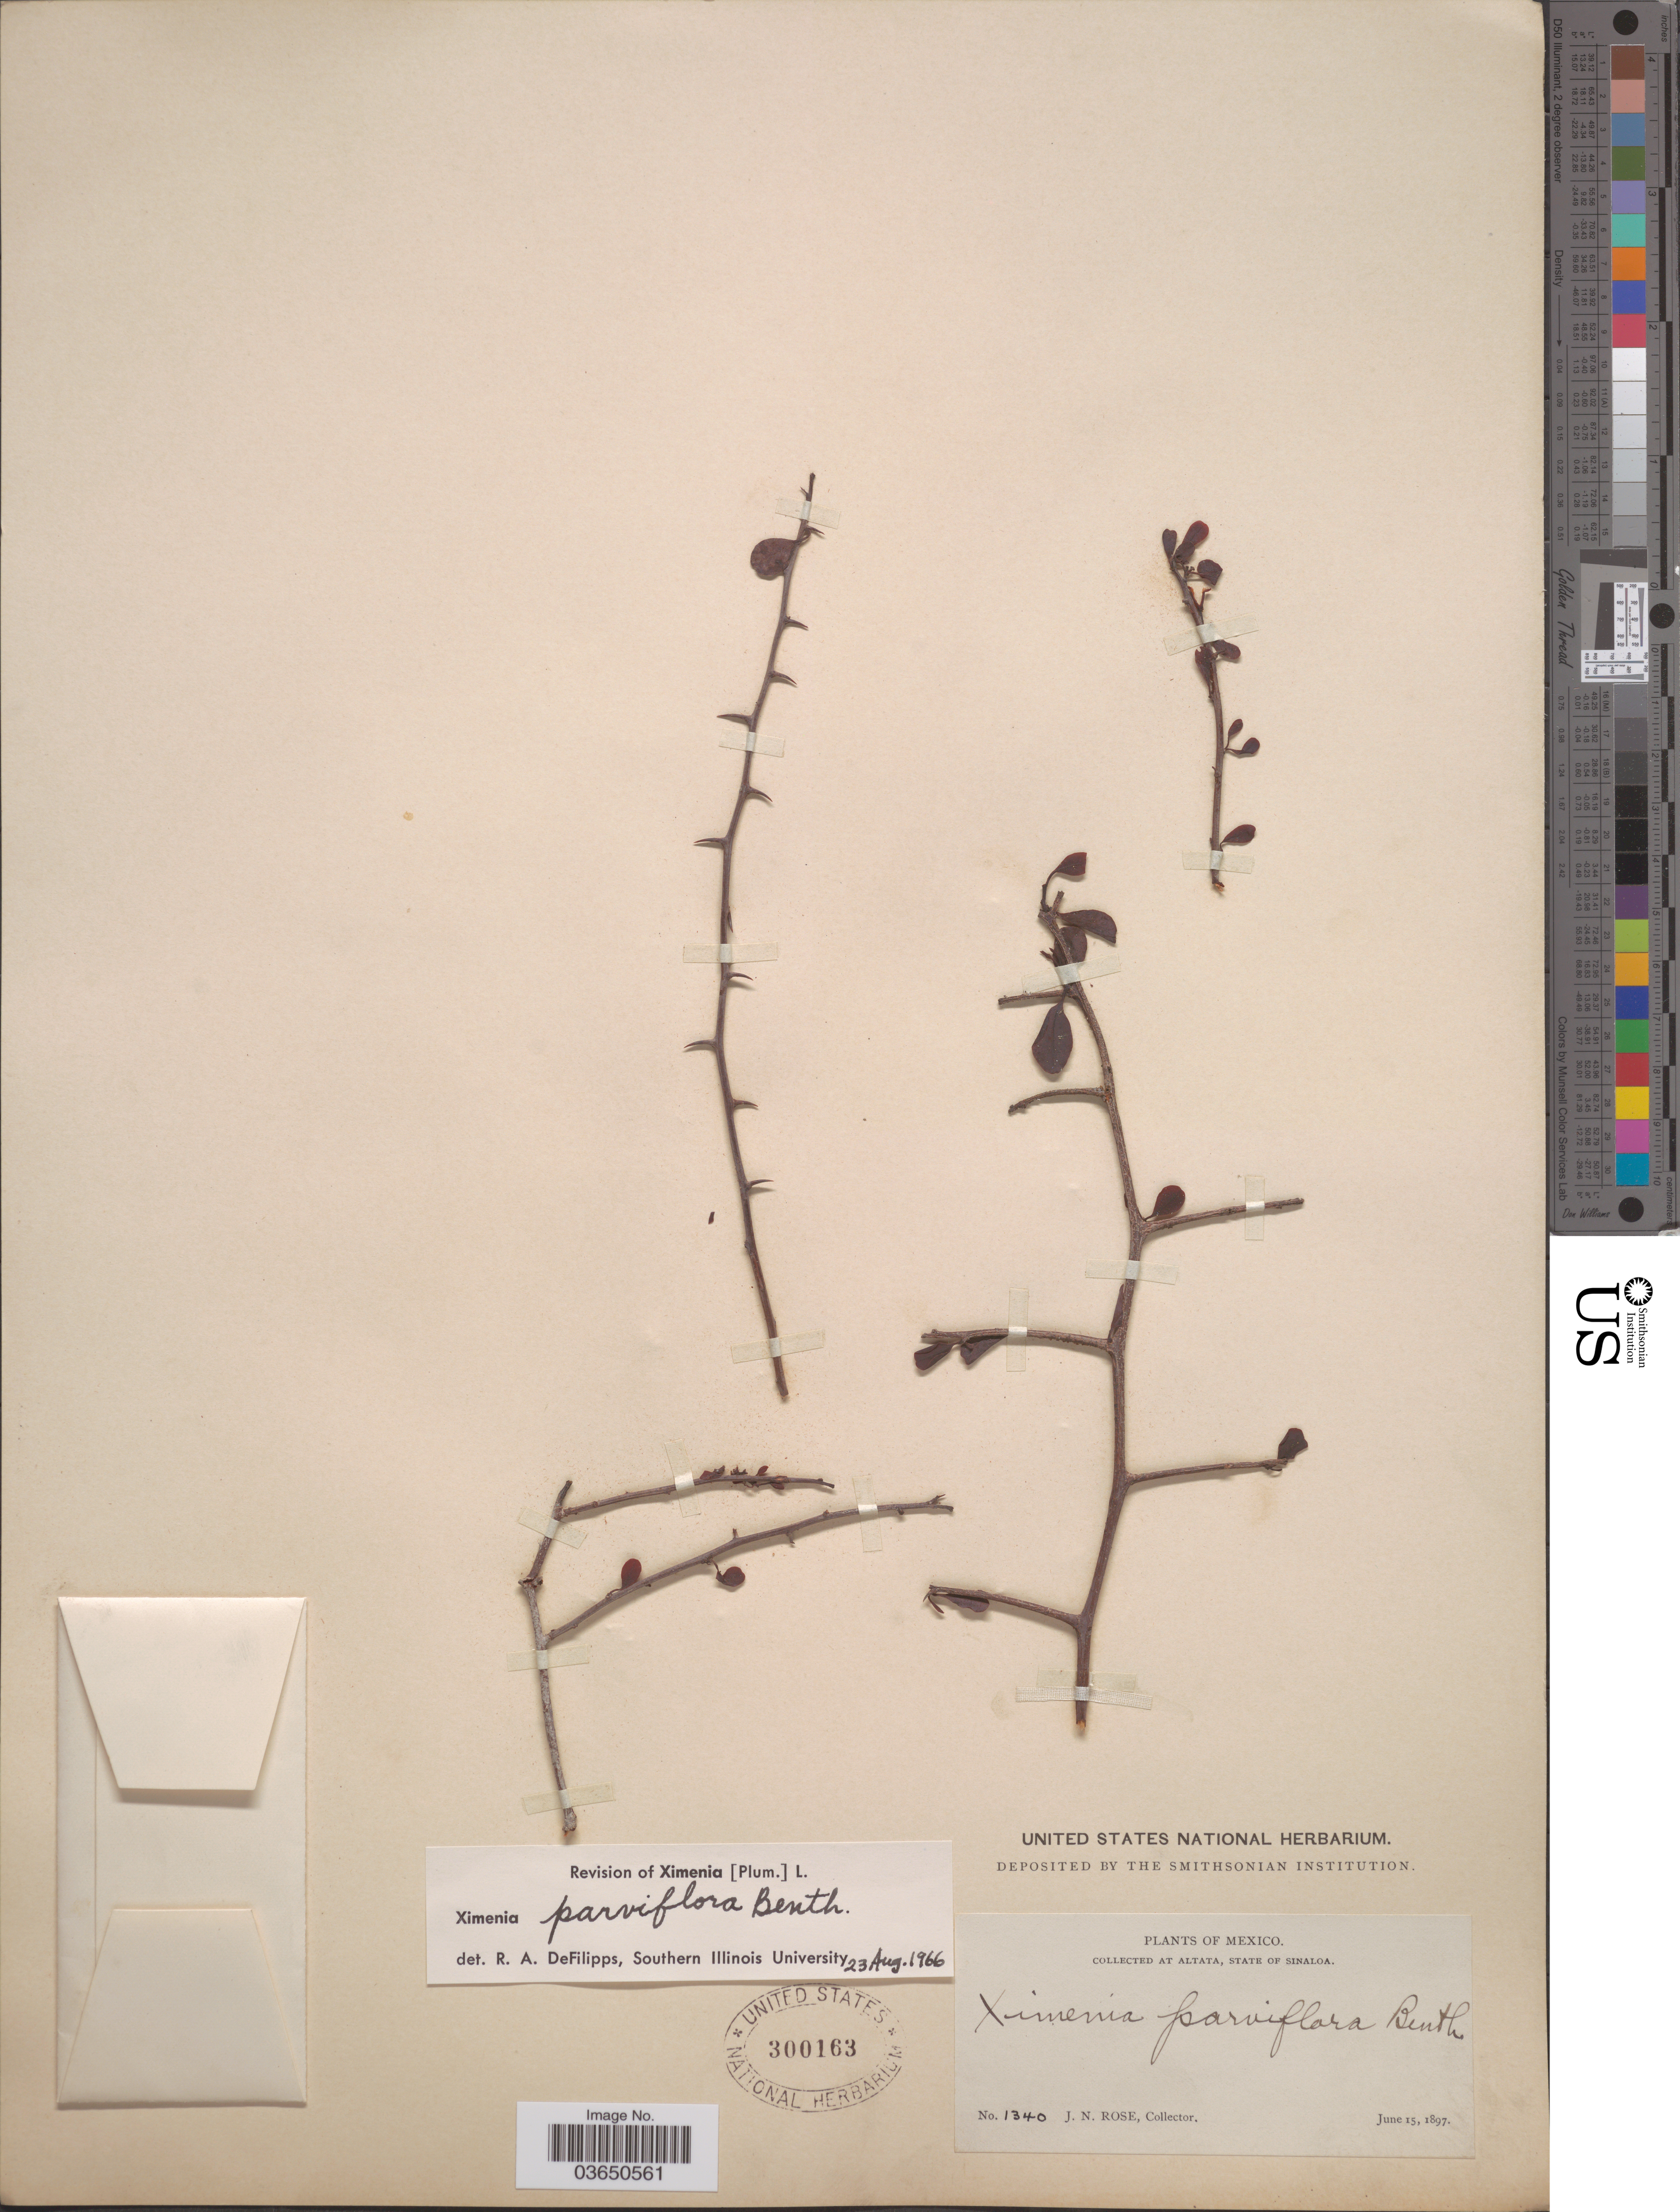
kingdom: Plantae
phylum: Tracheophyta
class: Magnoliopsida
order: Santalales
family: Ximeniaceae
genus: Ximenia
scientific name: Ximenia parviflora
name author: Benth.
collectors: J. N. Rose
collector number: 1340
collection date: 1897-06-15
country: Mexico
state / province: Sinaloa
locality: At Altata.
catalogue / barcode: US 300163